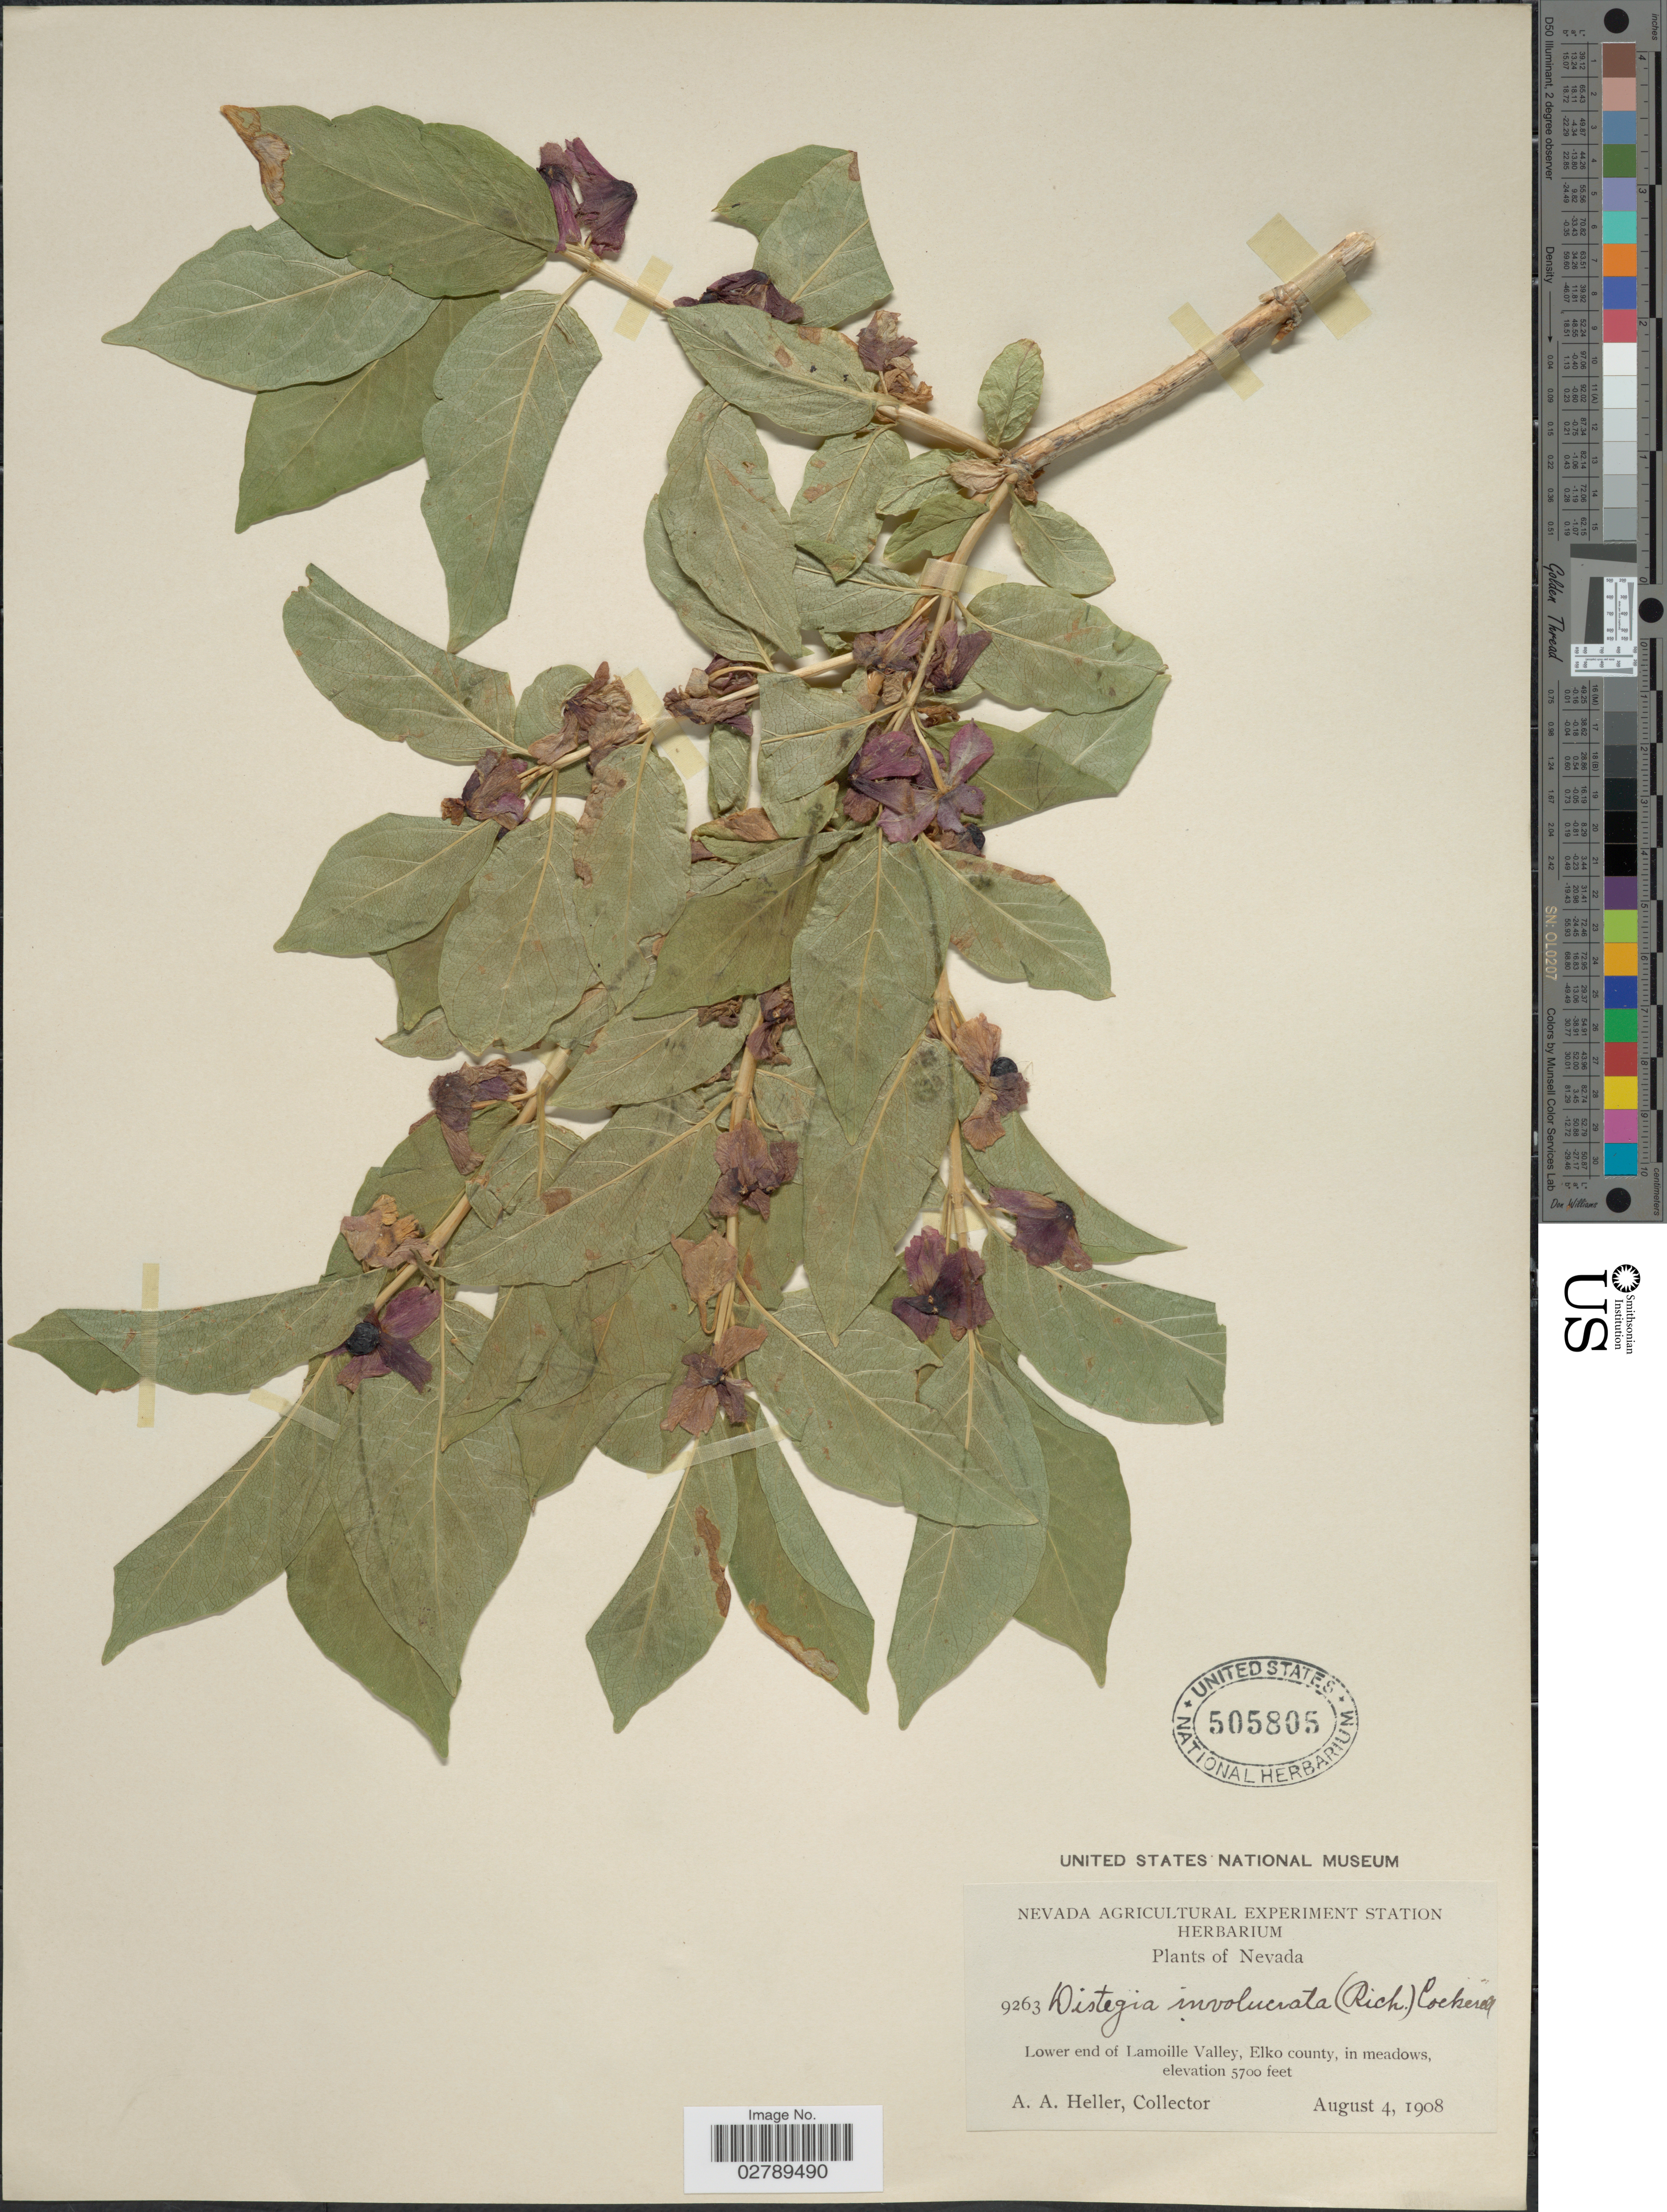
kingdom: Plantae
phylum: Tracheophyta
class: Magnoliopsida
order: Dipsacales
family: Caprifoliaceae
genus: Lonicera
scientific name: Lonicera involucrata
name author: (Richardson) Banks ex Spreng.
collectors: A. A. Heller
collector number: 9263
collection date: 1908-08-04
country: United States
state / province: Nevada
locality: Lower end of Lamoille Valley, Elko county, in meadows.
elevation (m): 1737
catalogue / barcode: US 505805